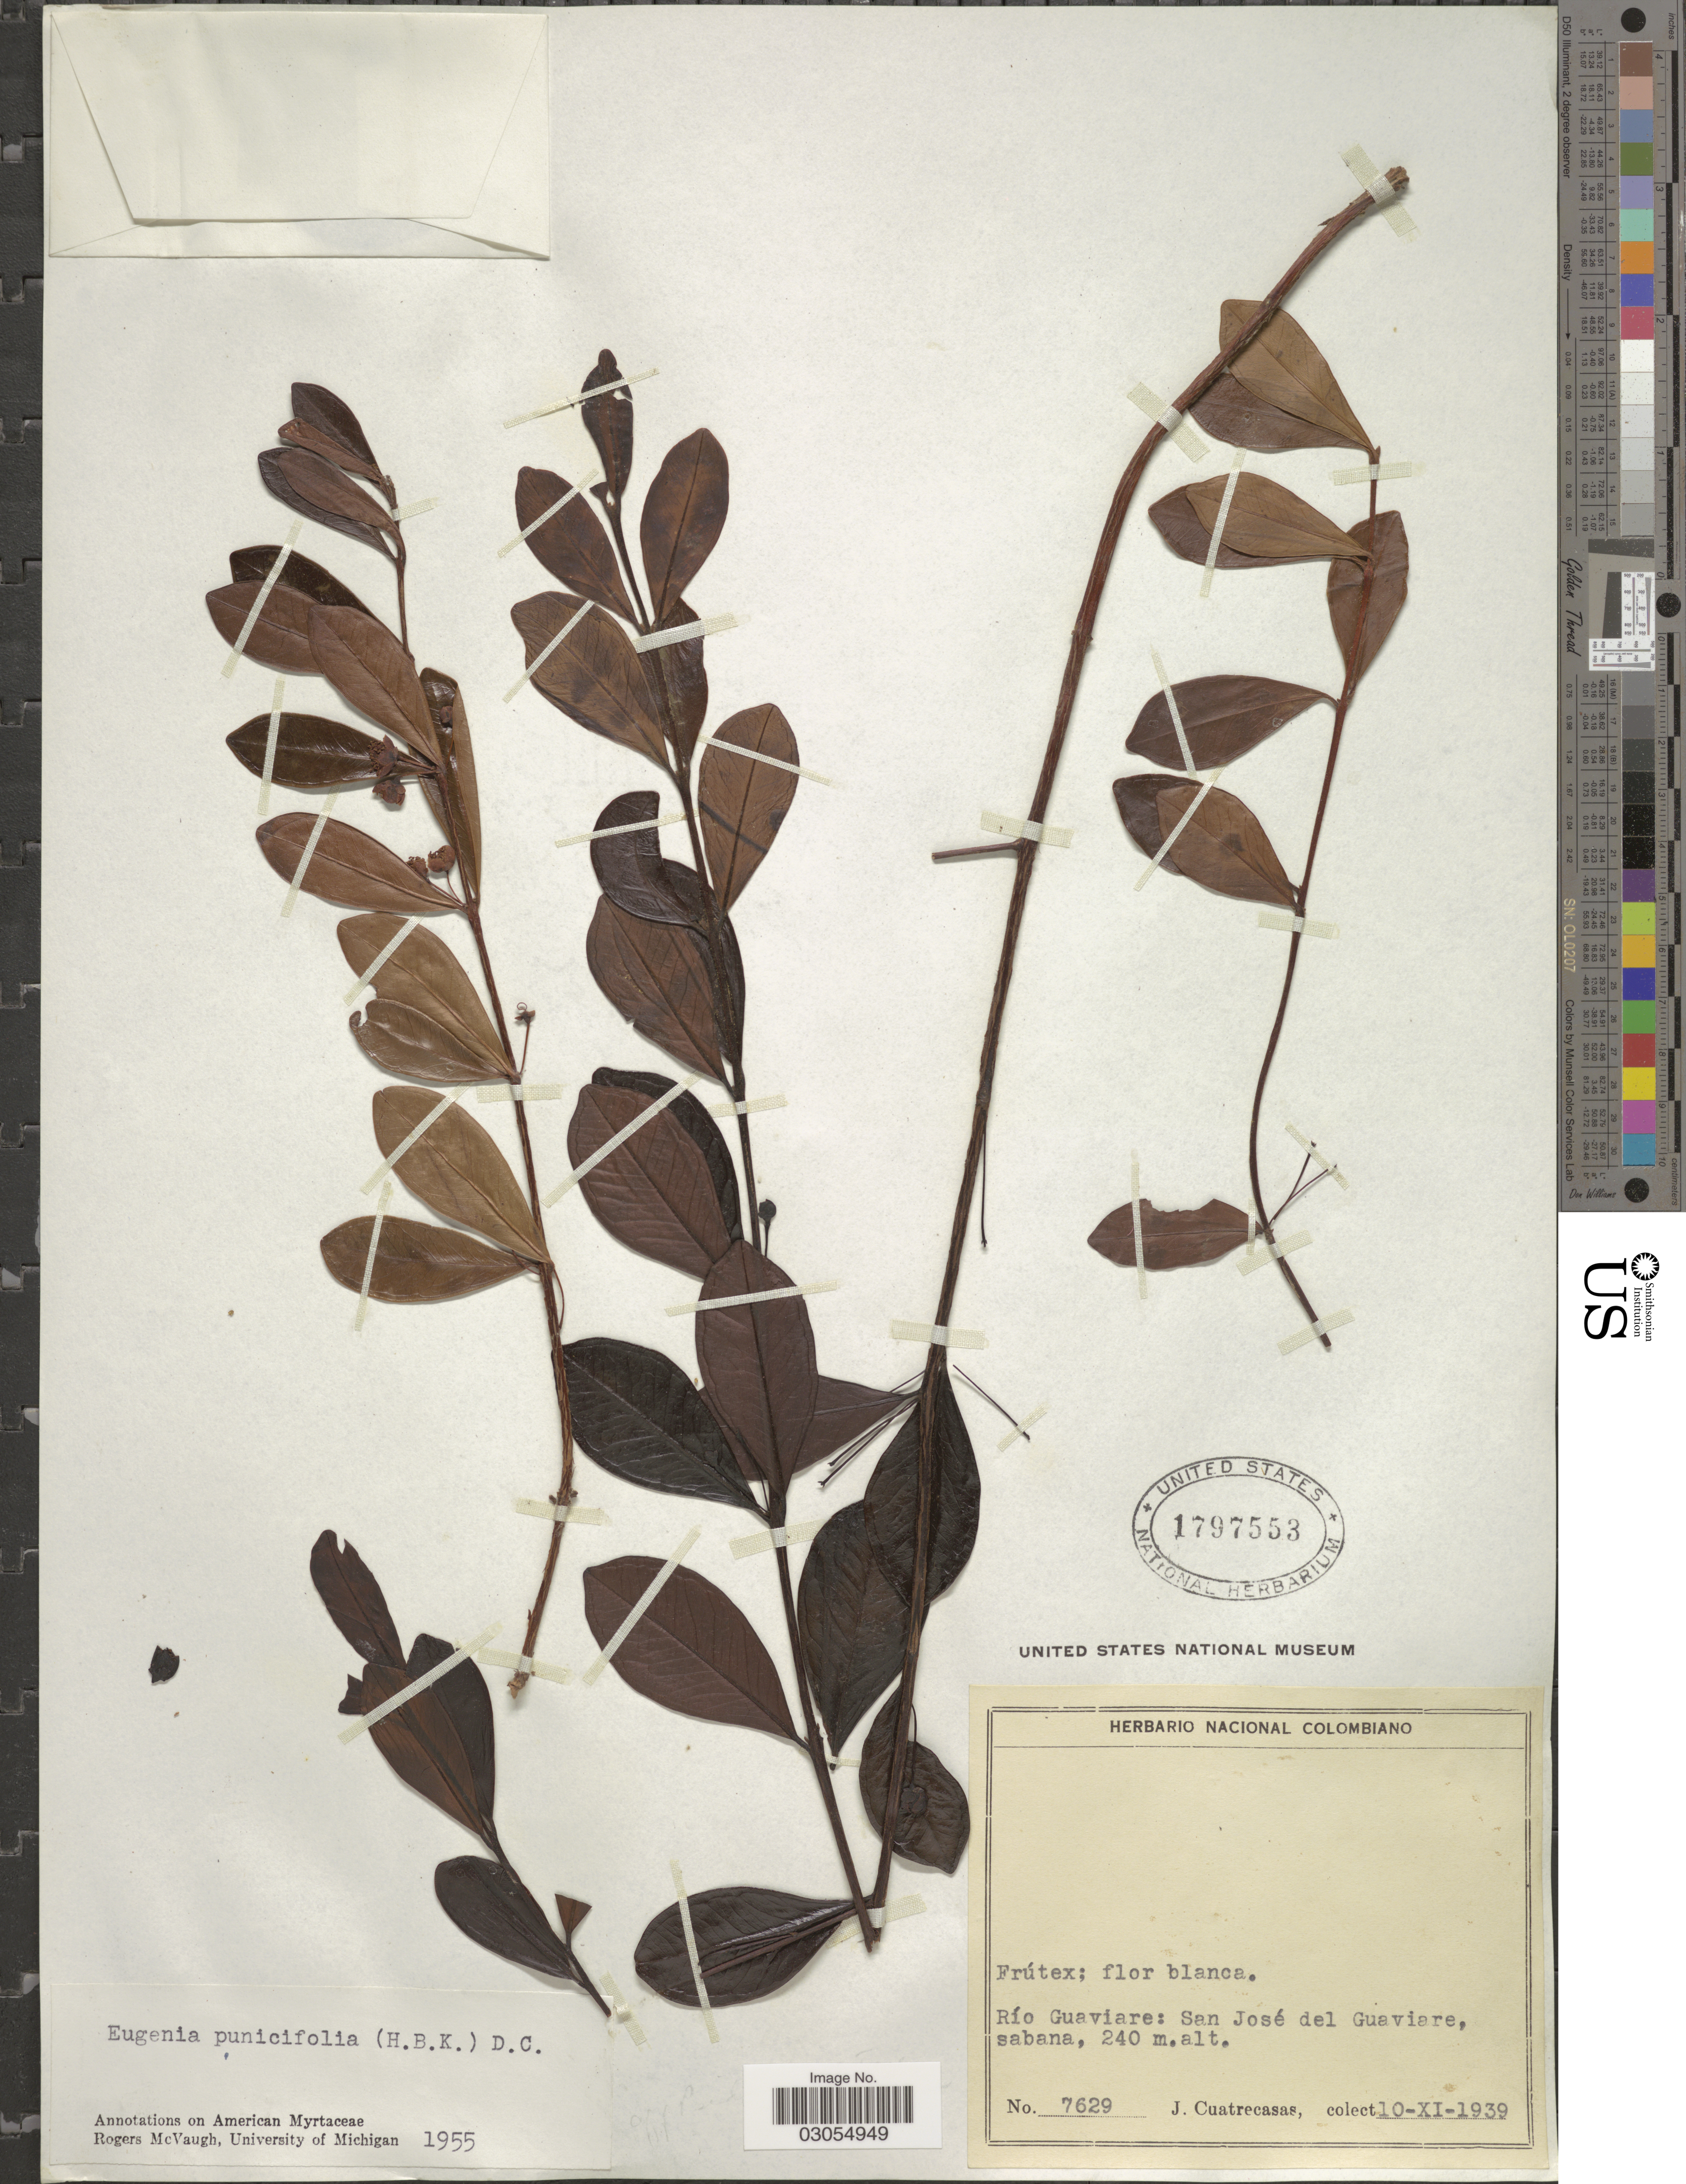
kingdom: Plantae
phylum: Tracheophyta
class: Magnoliopsida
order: Myrtales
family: Myrtaceae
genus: Eugenia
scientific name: Eugenia punicifolia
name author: (Kunth) DC.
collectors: J. Cuatrecasas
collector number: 7629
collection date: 1939-11-10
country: Colombia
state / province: Guaviare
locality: Río Guaviare: San José del Guaviare.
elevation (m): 240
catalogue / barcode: US 1797553